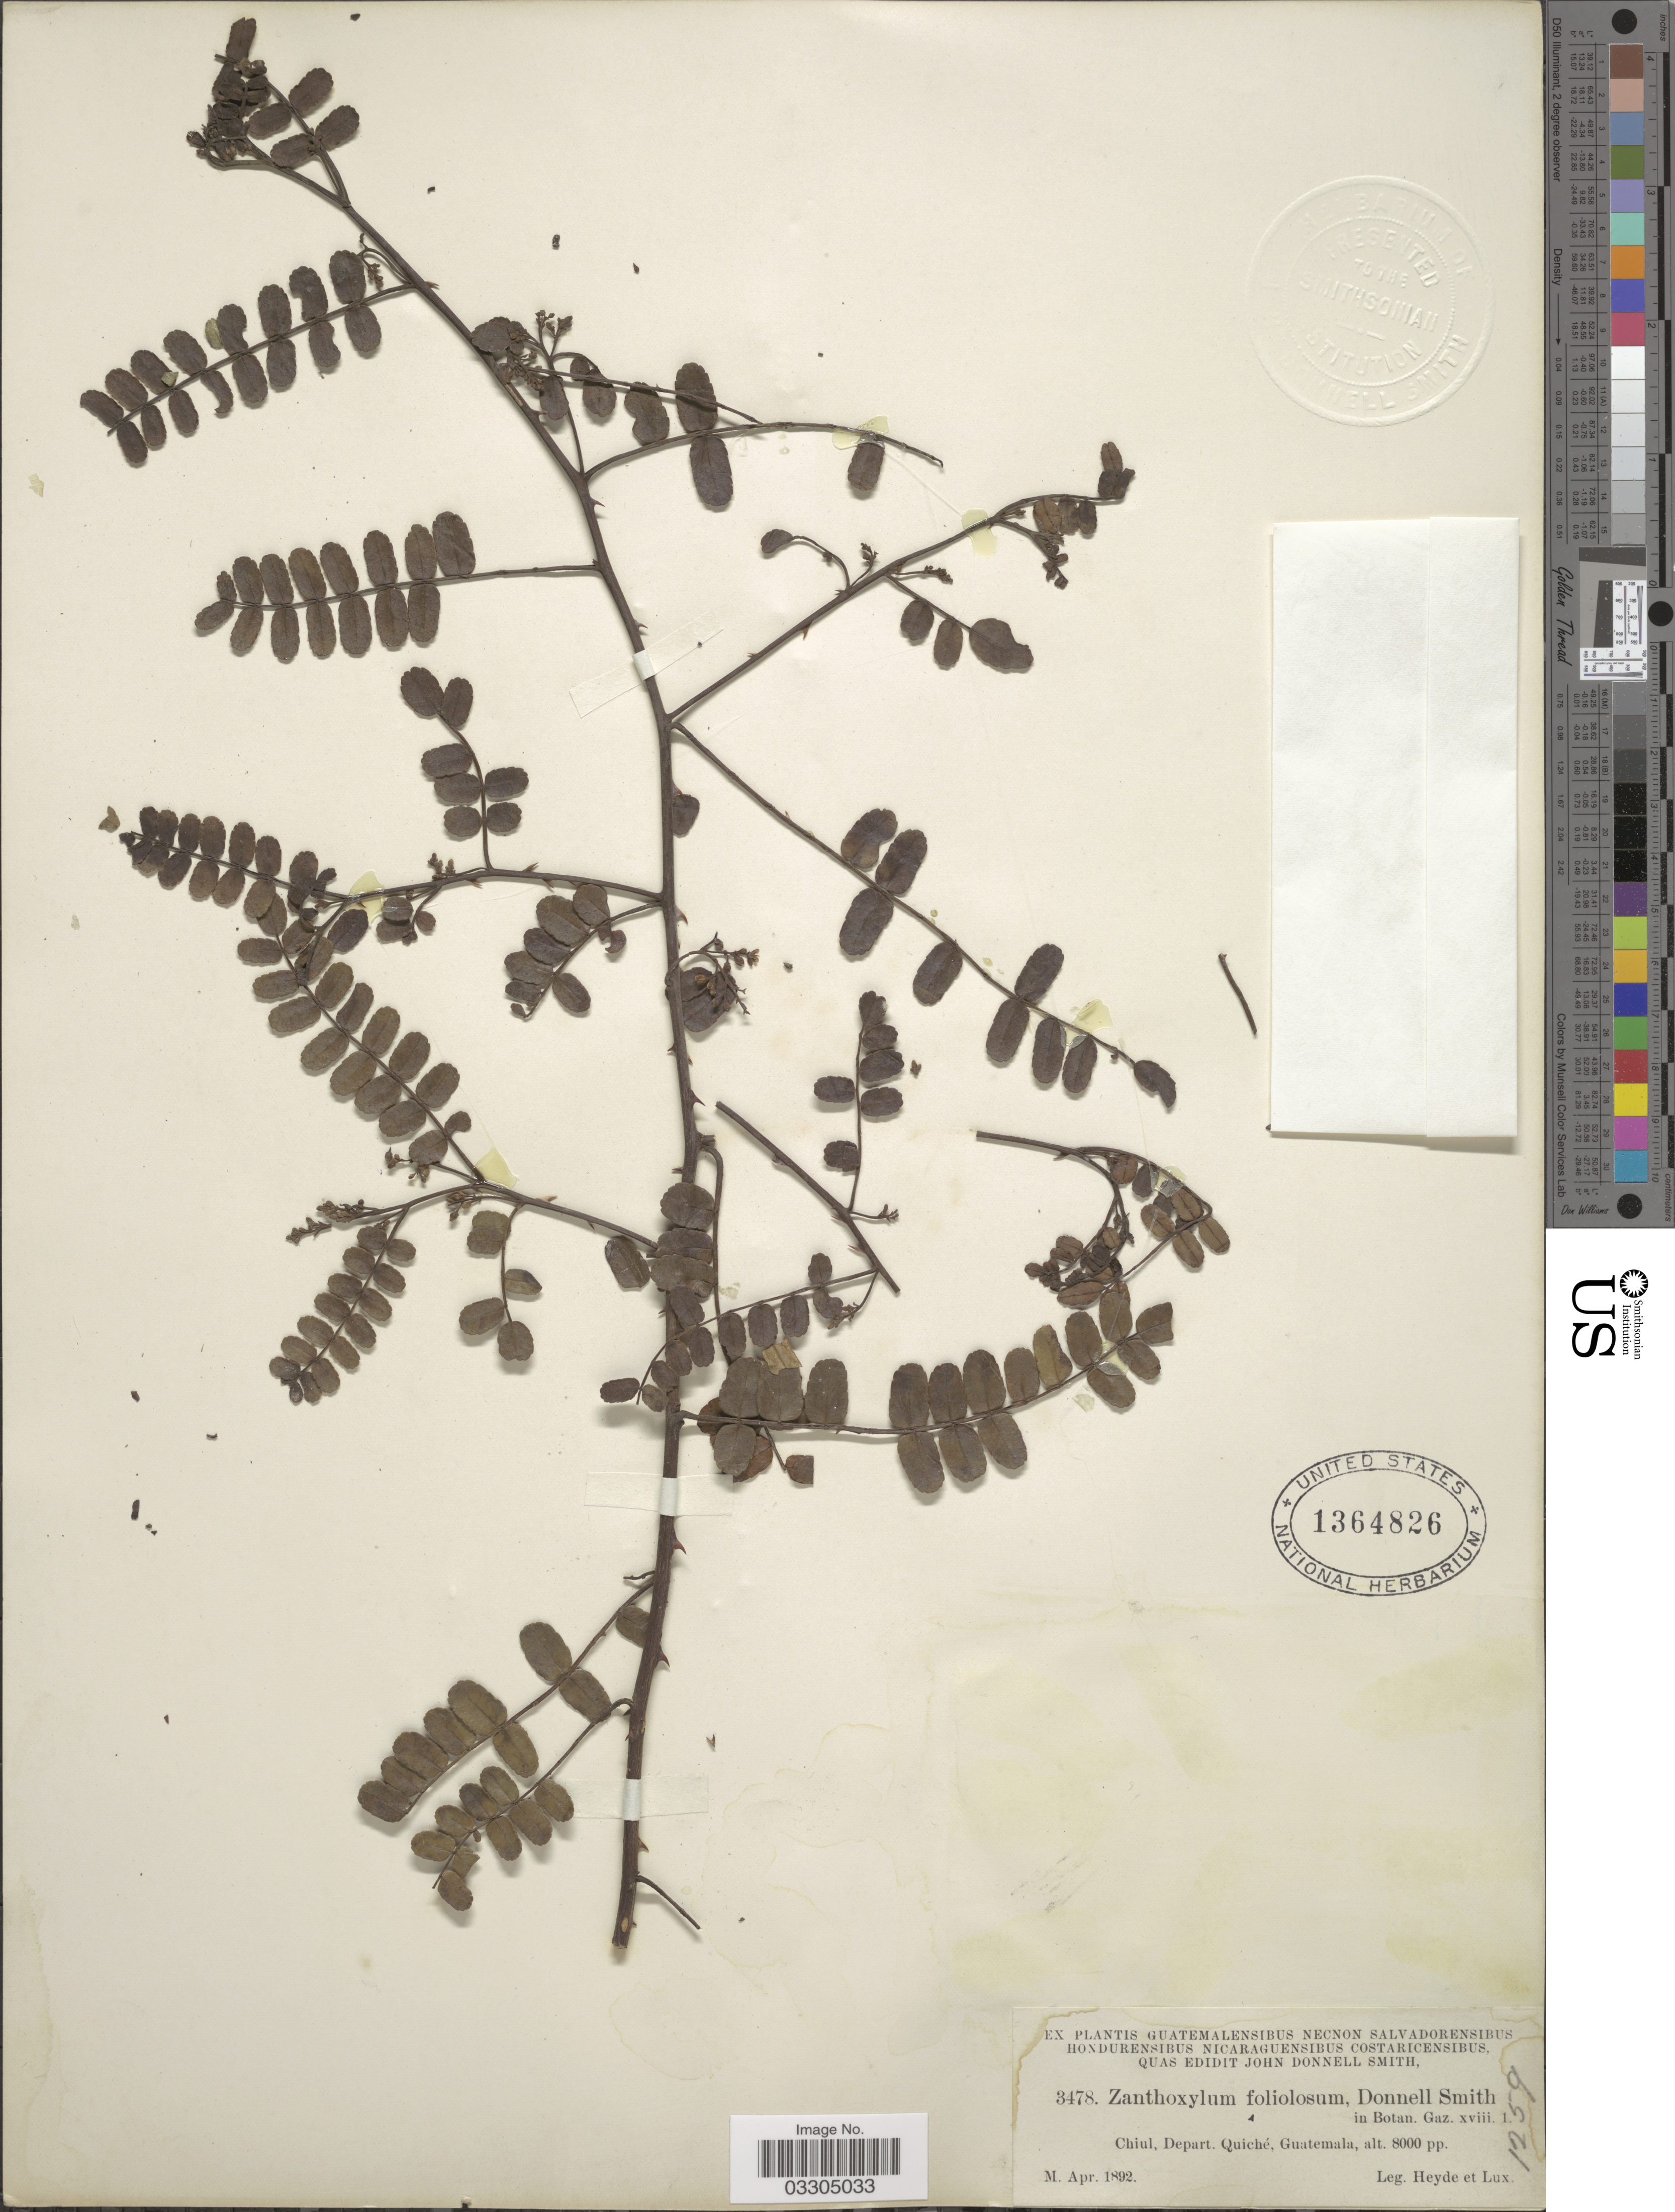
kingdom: Plantae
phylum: Tracheophyta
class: Magnoliopsida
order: Sapindales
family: Rutaceae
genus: Zanthoxylum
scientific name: Zanthoxylum foliolosum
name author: Donn. Sm.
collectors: Heyde & Lux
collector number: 3478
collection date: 1892-04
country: Guatemala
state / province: El Quiché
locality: Chiul, Depart. Quiché.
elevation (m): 2438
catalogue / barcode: US 1364826